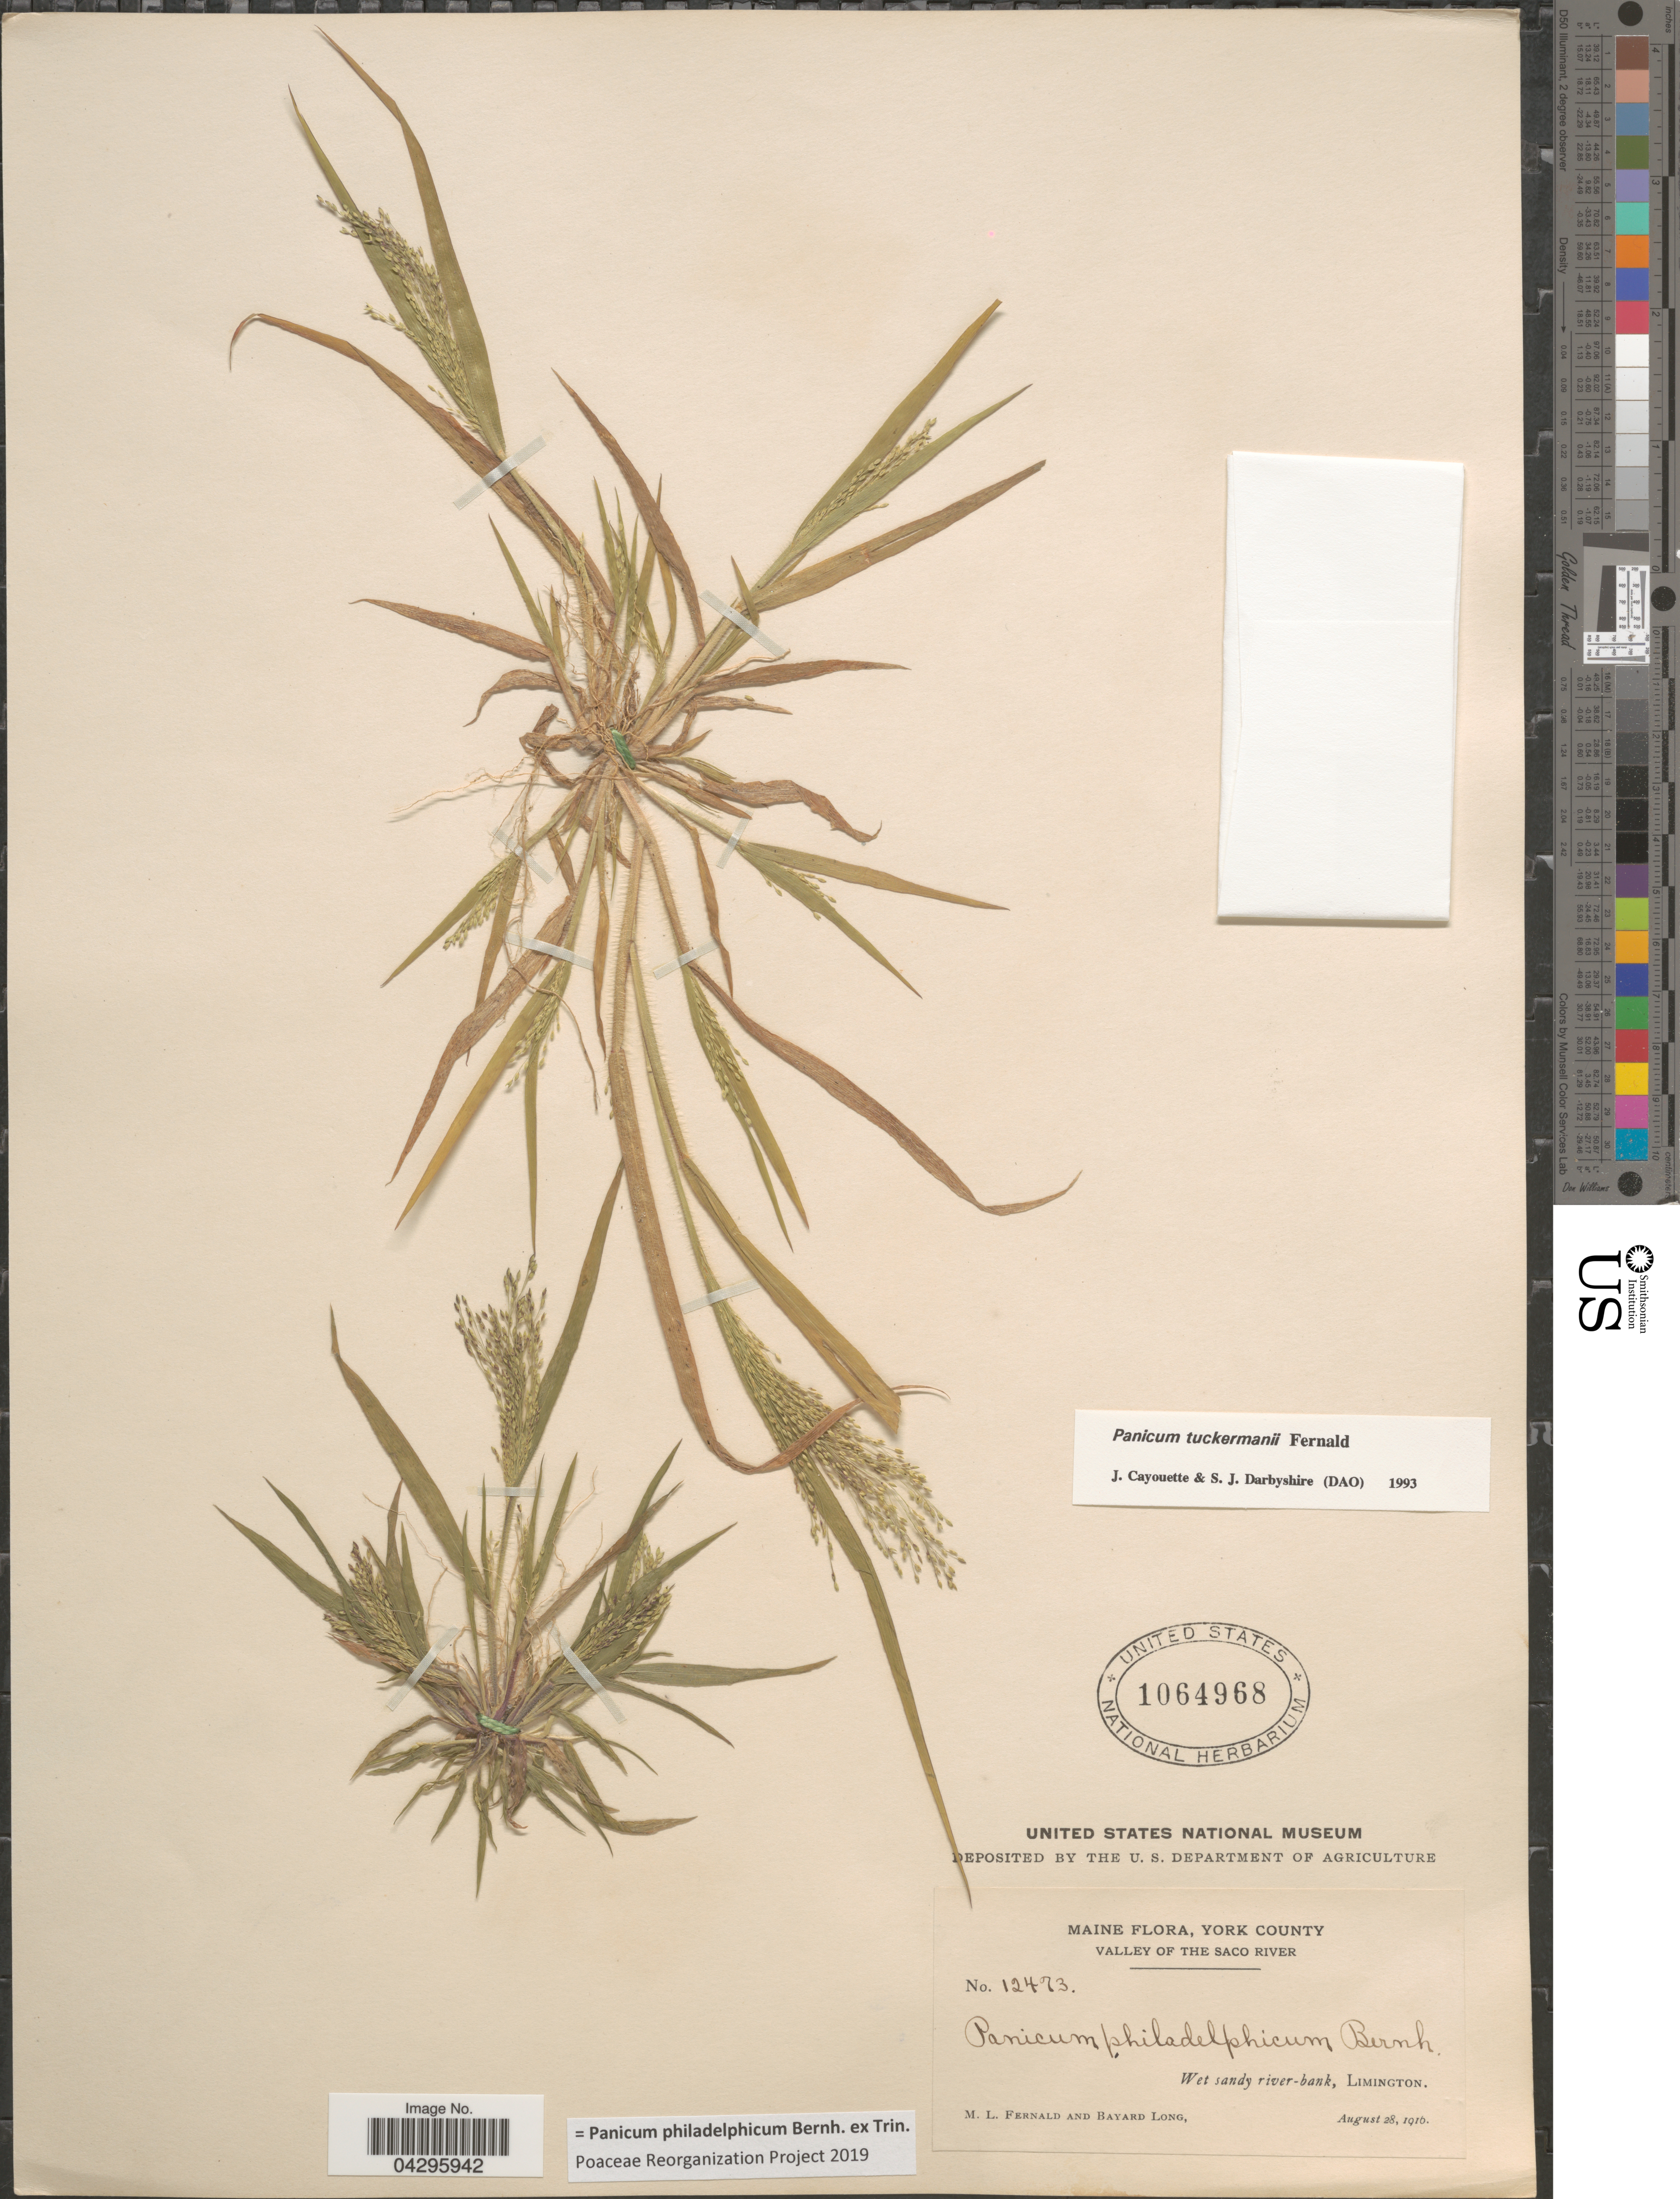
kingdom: Plantae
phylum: Tracheophyta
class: Liliopsida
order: Poales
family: Poaceae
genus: Panicum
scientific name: Panicum philadelphicum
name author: Bernh. ex Trin.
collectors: M. L. Fernald & B. Long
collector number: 12473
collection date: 1916-08-28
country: United States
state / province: Maine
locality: York County. Valley of the Saco River. Wet sandy river-bank, Limington.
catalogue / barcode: US 1064968